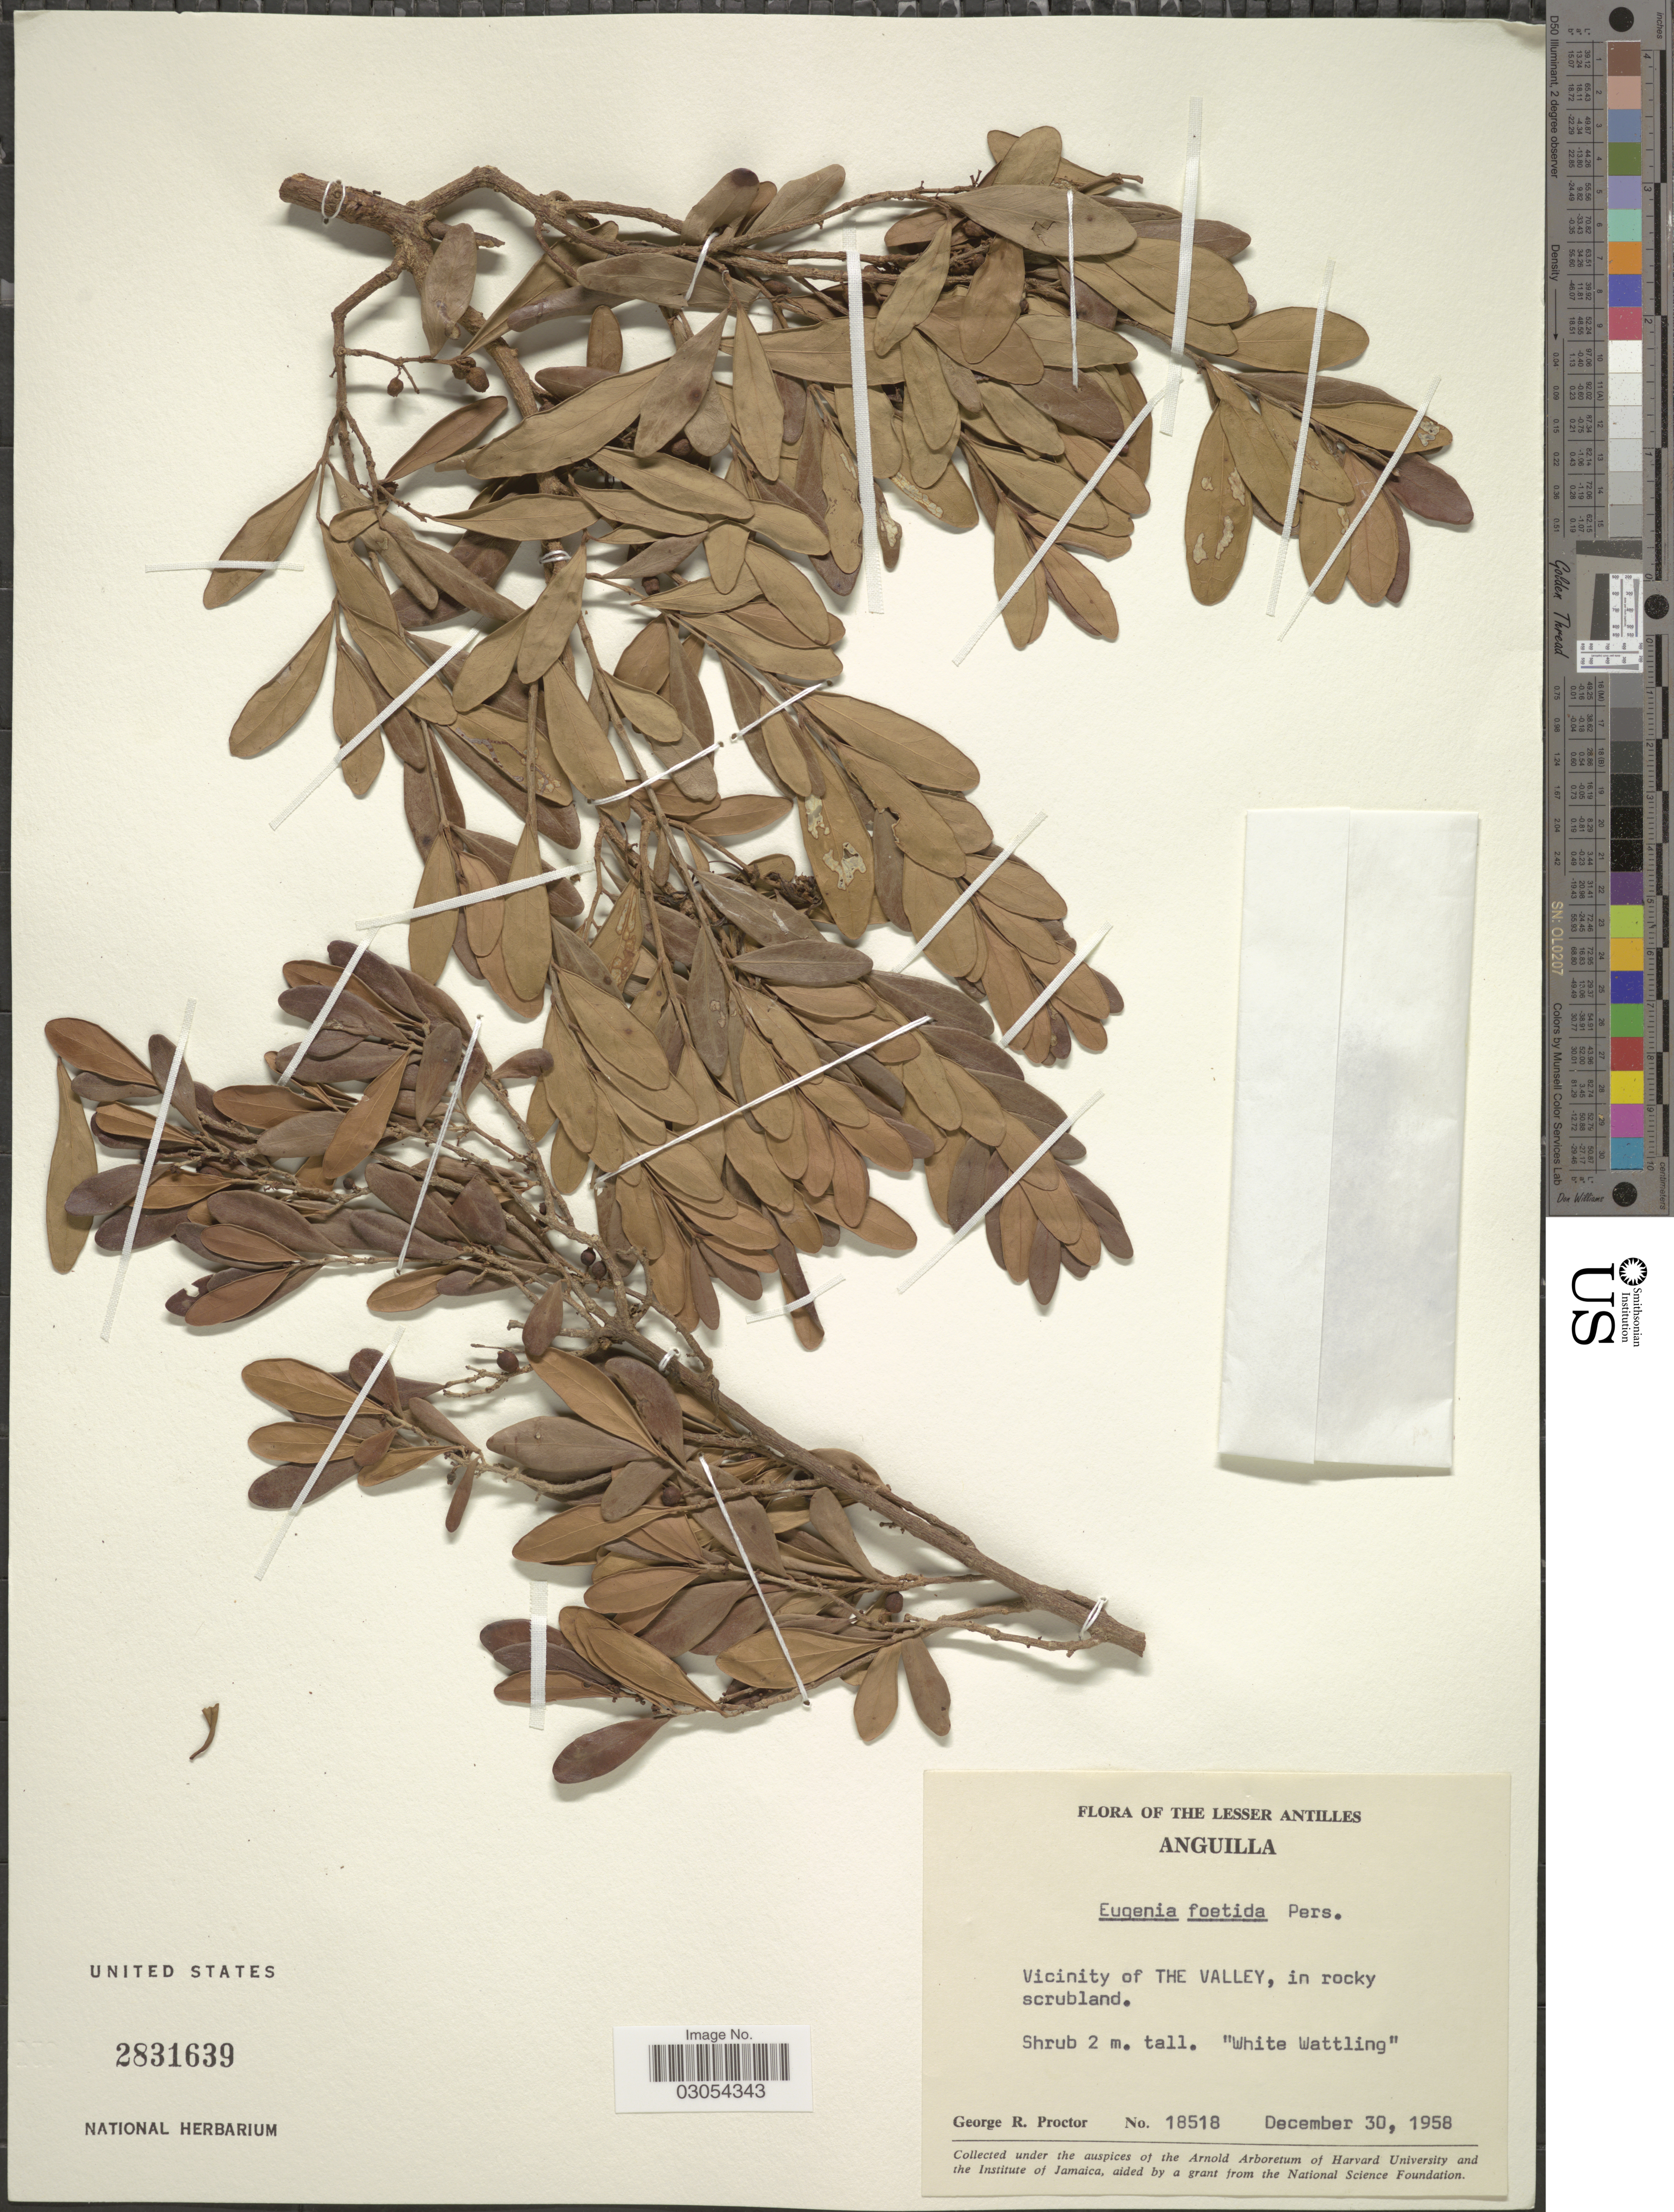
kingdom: Plantae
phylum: Tracheophyta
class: Magnoliopsida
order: Myrtales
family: Myrtaceae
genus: Eugenia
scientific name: Eugenia foetida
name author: Pers.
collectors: G. Proctor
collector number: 18518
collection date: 1958-12-30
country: Anguilla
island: Anguilla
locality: Lesser Antilles. Vicinity of The Valley, in rocky scrubland.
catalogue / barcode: US 2831639